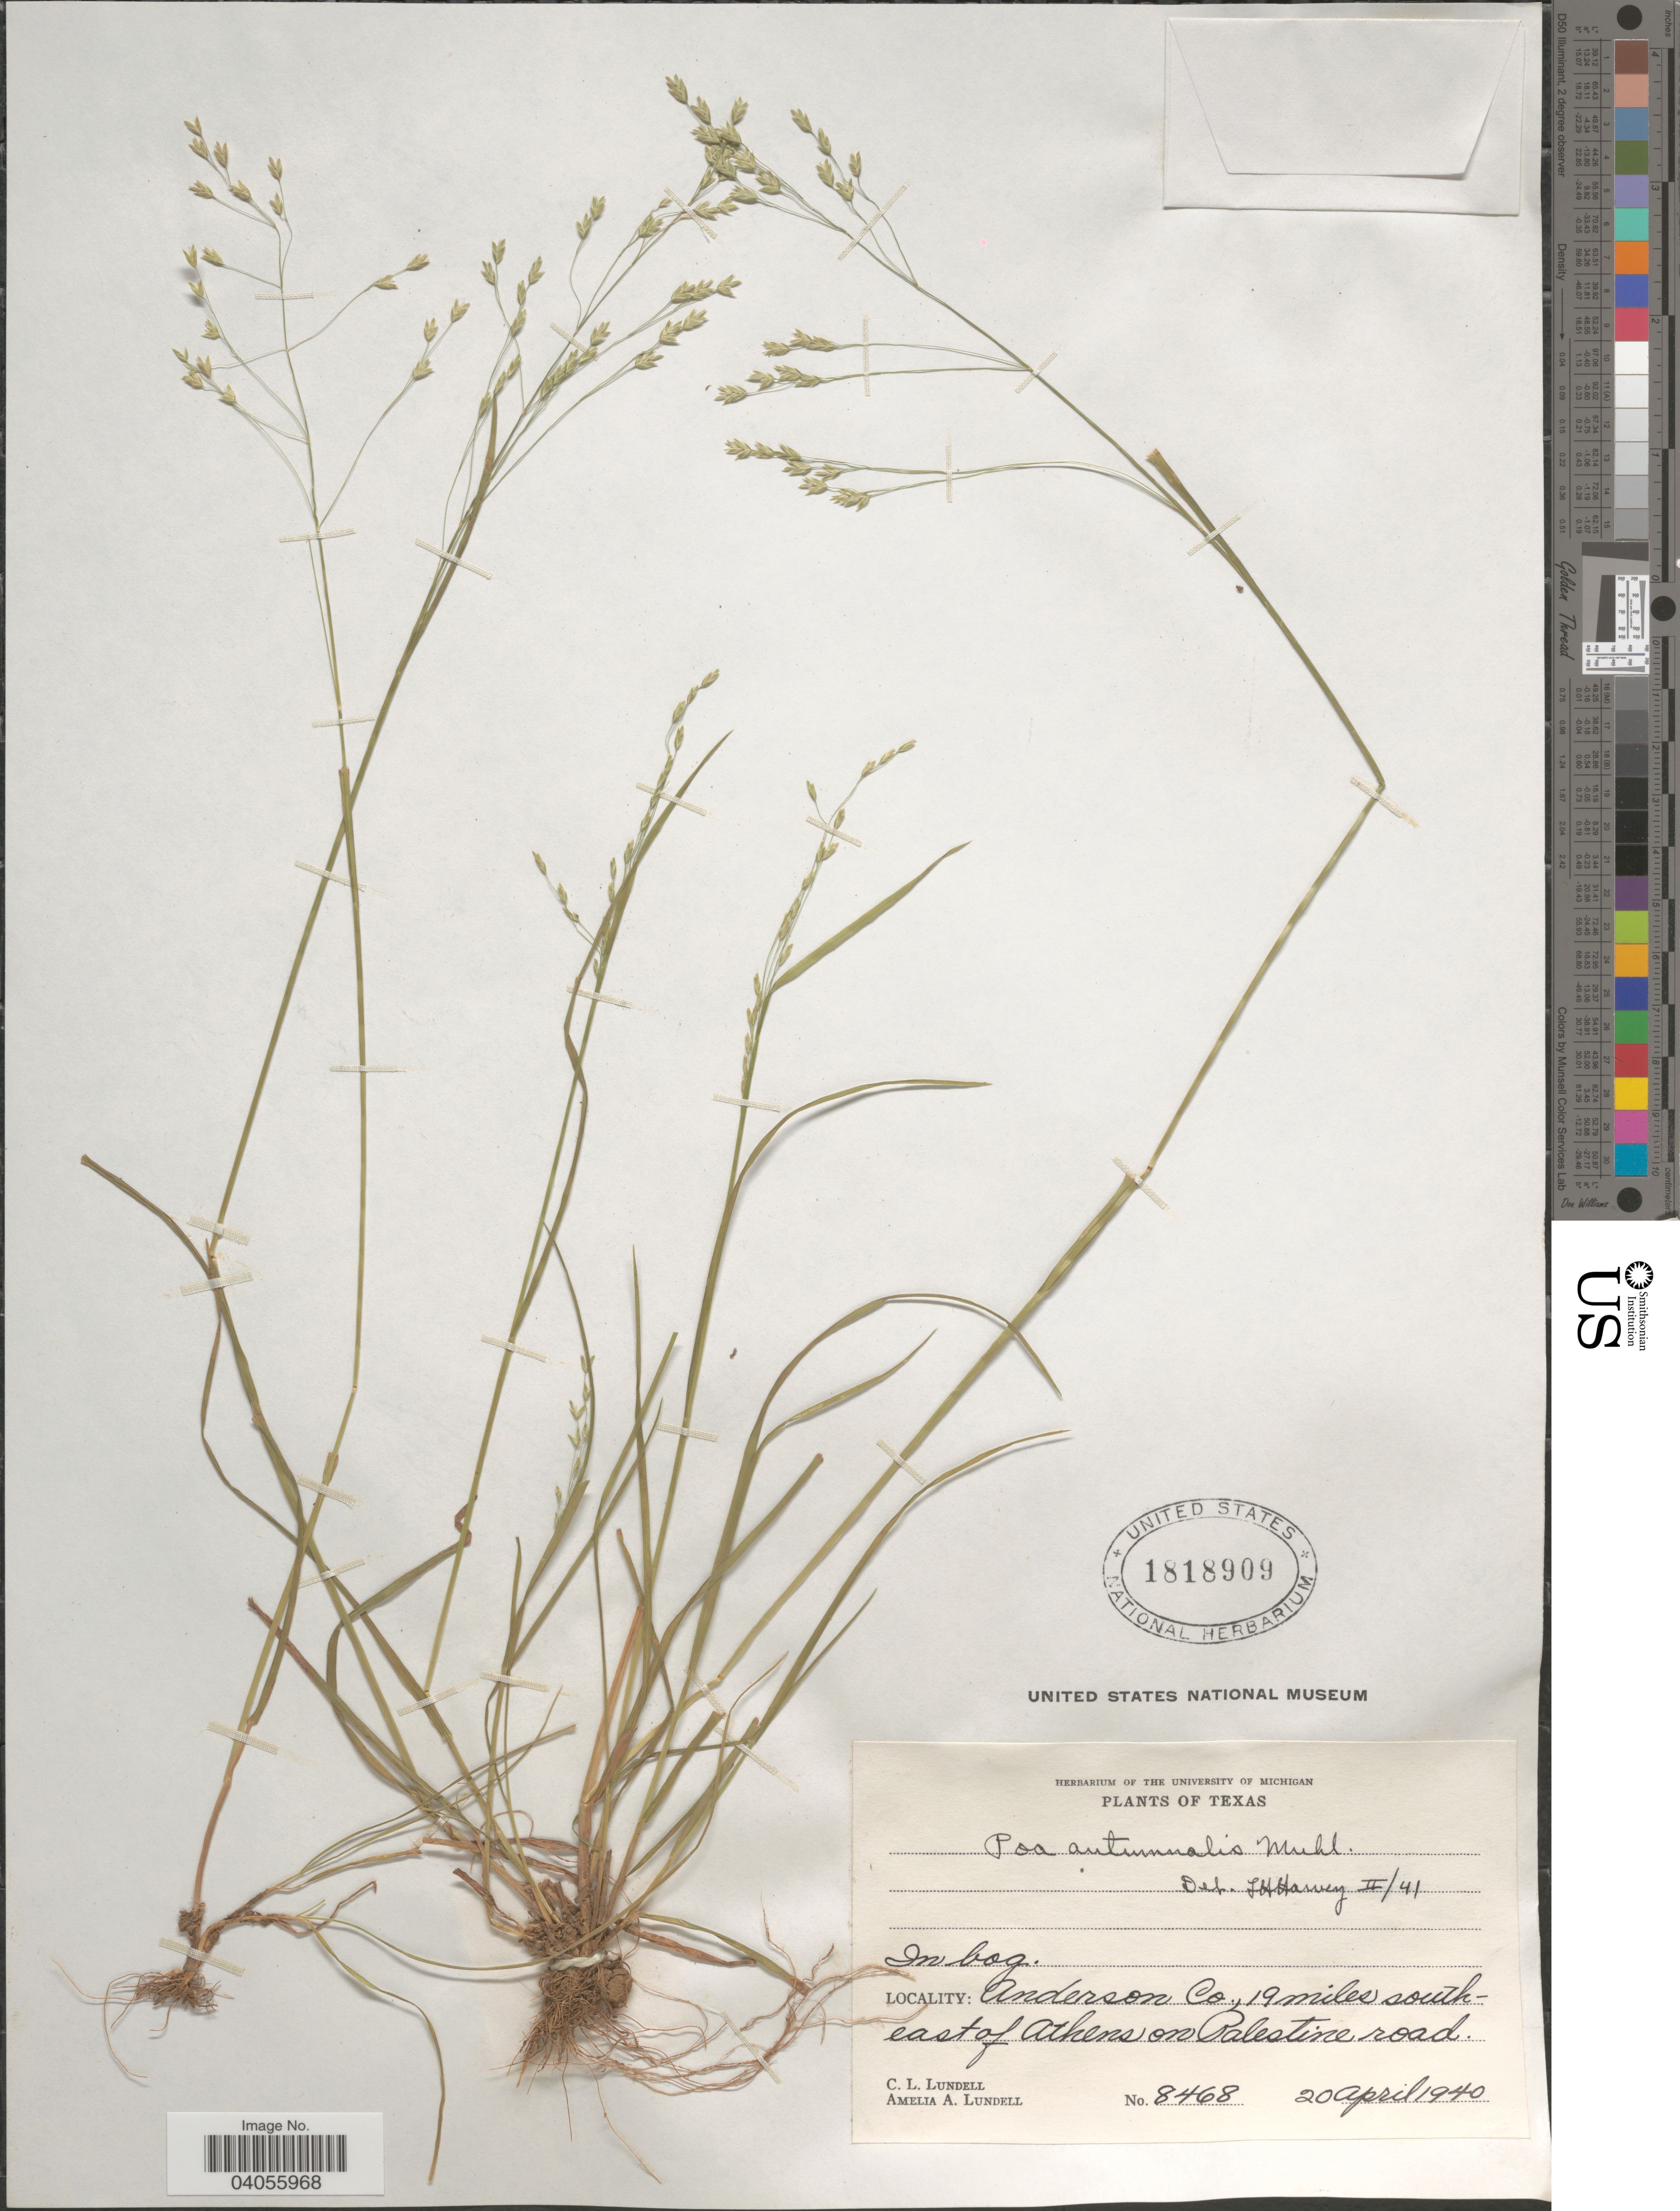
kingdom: Plantae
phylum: Tracheophyta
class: Liliopsida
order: Poales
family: Poaceae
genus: Poa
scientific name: Poa autumnalis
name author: Muhl. ex Elliott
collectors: C. L. Lundell & A. A. Lundell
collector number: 8468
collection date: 1940-04-20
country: United States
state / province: Texas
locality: Anderson Co., 19 miles southeast of Athens on Palestine road.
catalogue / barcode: US 1818909